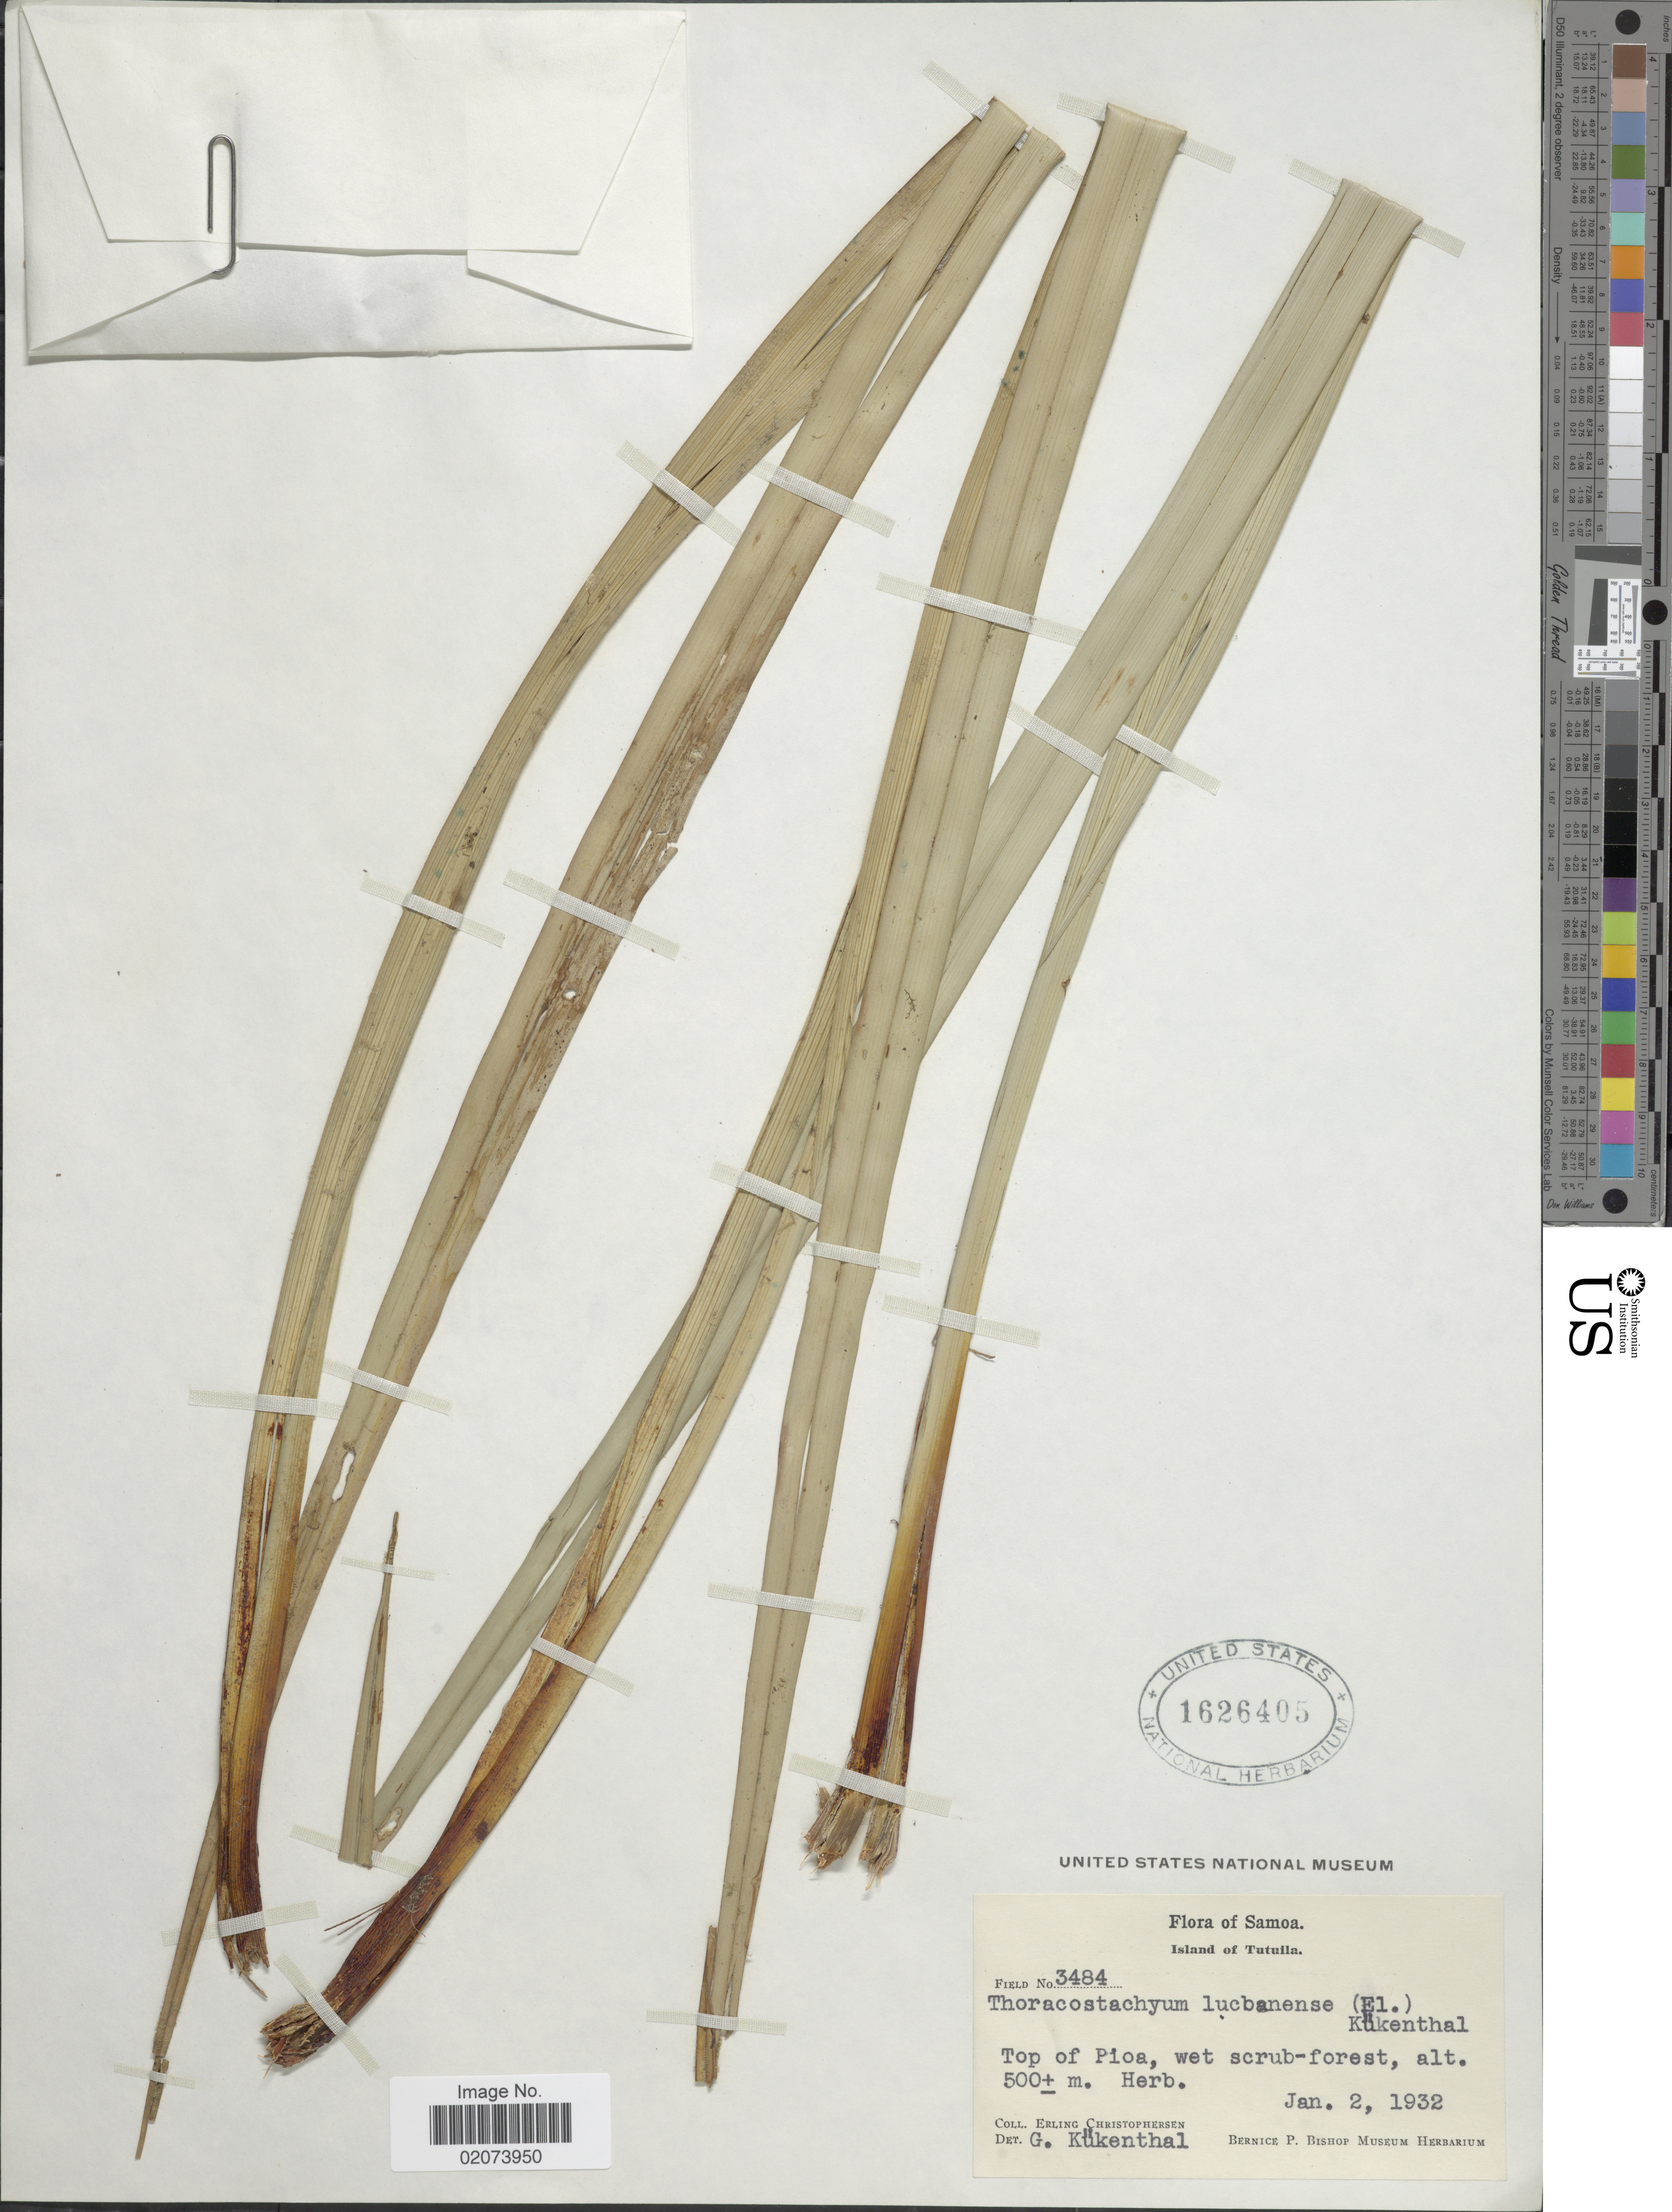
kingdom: Plantae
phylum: Tracheophyta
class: Liliopsida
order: Poales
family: Cyperaceae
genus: Paramapania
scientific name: Paramapania parvibractea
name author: (C.B. Clarke) Uittien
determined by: Strong, Mark T., (BOT), Smithsonian Institution - National Museum of Natural History (UNITED STATES)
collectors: E. Christophersen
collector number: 3484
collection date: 1932-01-02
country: American Samoa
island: Tutuila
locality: Samoa, Island of Tutuila, top of Pioa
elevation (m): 500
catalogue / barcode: US 1626405